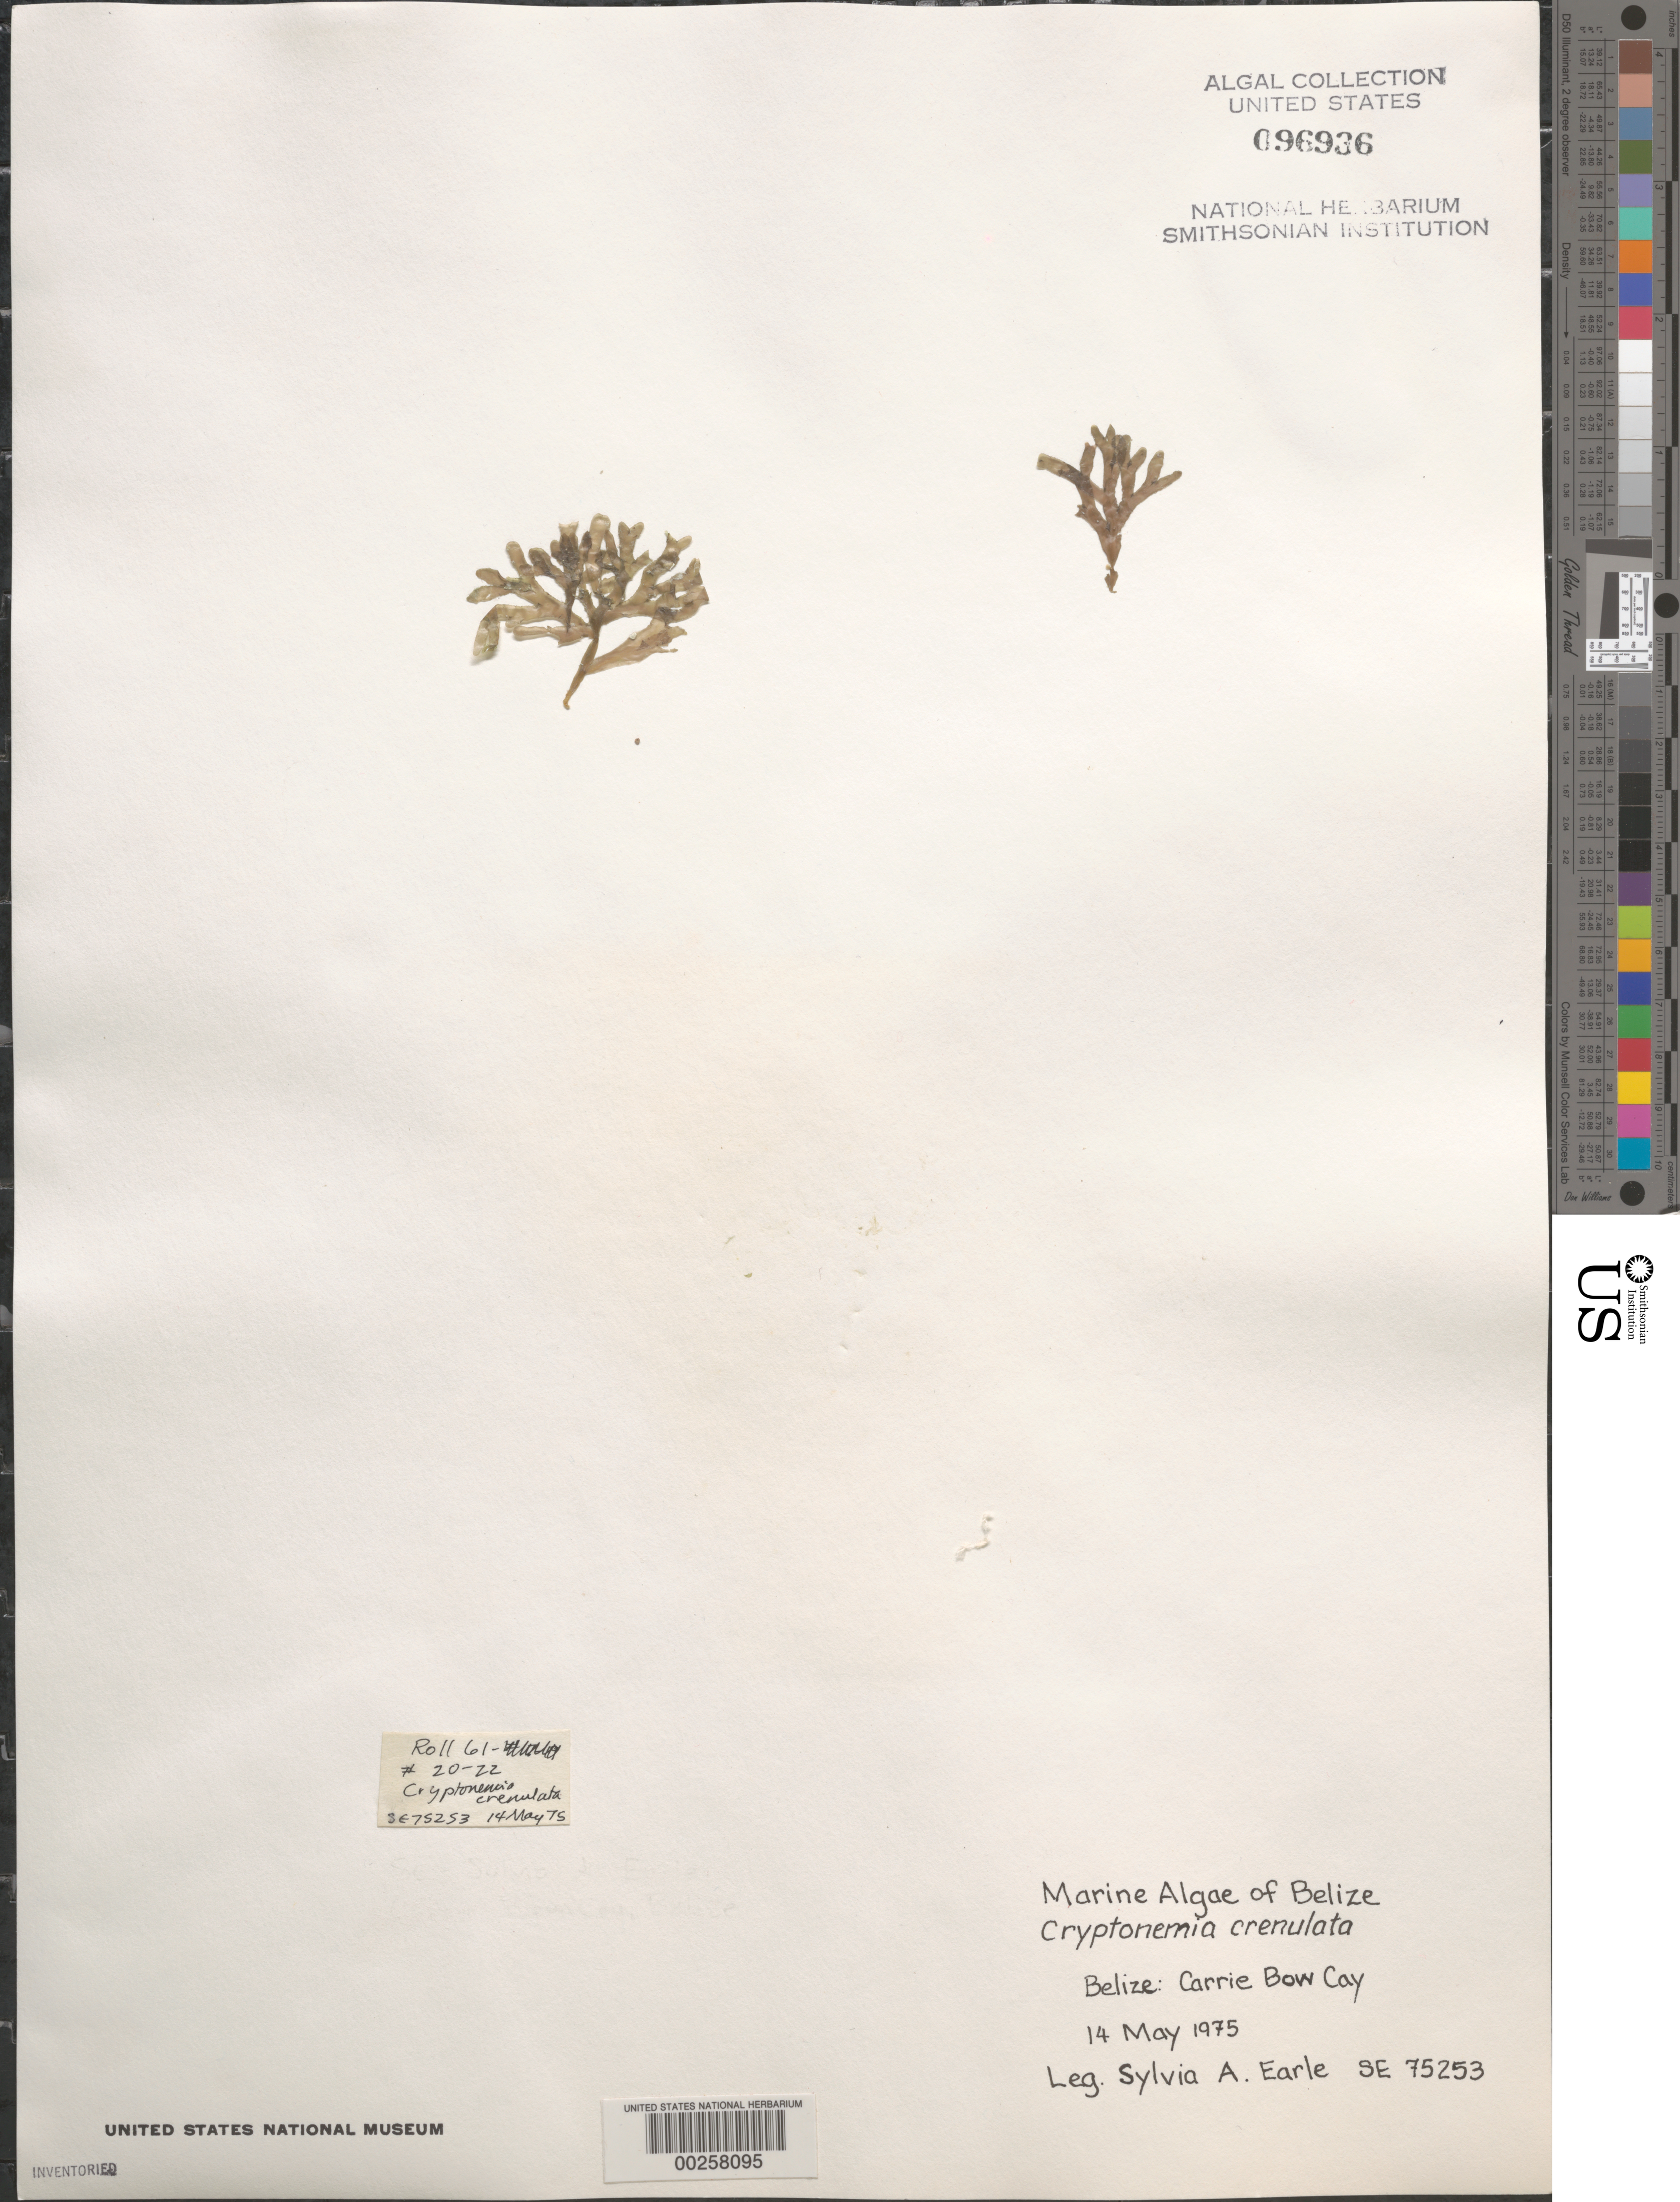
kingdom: Plantae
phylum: Rhodophyta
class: Florideophyceae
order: Halymeniales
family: Halymeniaceae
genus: Cryptonemia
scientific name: Cryptonemia crenulata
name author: (J. Agardh) J. Agardh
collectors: S. A. Earle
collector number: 75253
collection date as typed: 14 May 1975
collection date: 1975-05-14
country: Belize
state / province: Stann Creek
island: Carrie Bow Cay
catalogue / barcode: US 96936